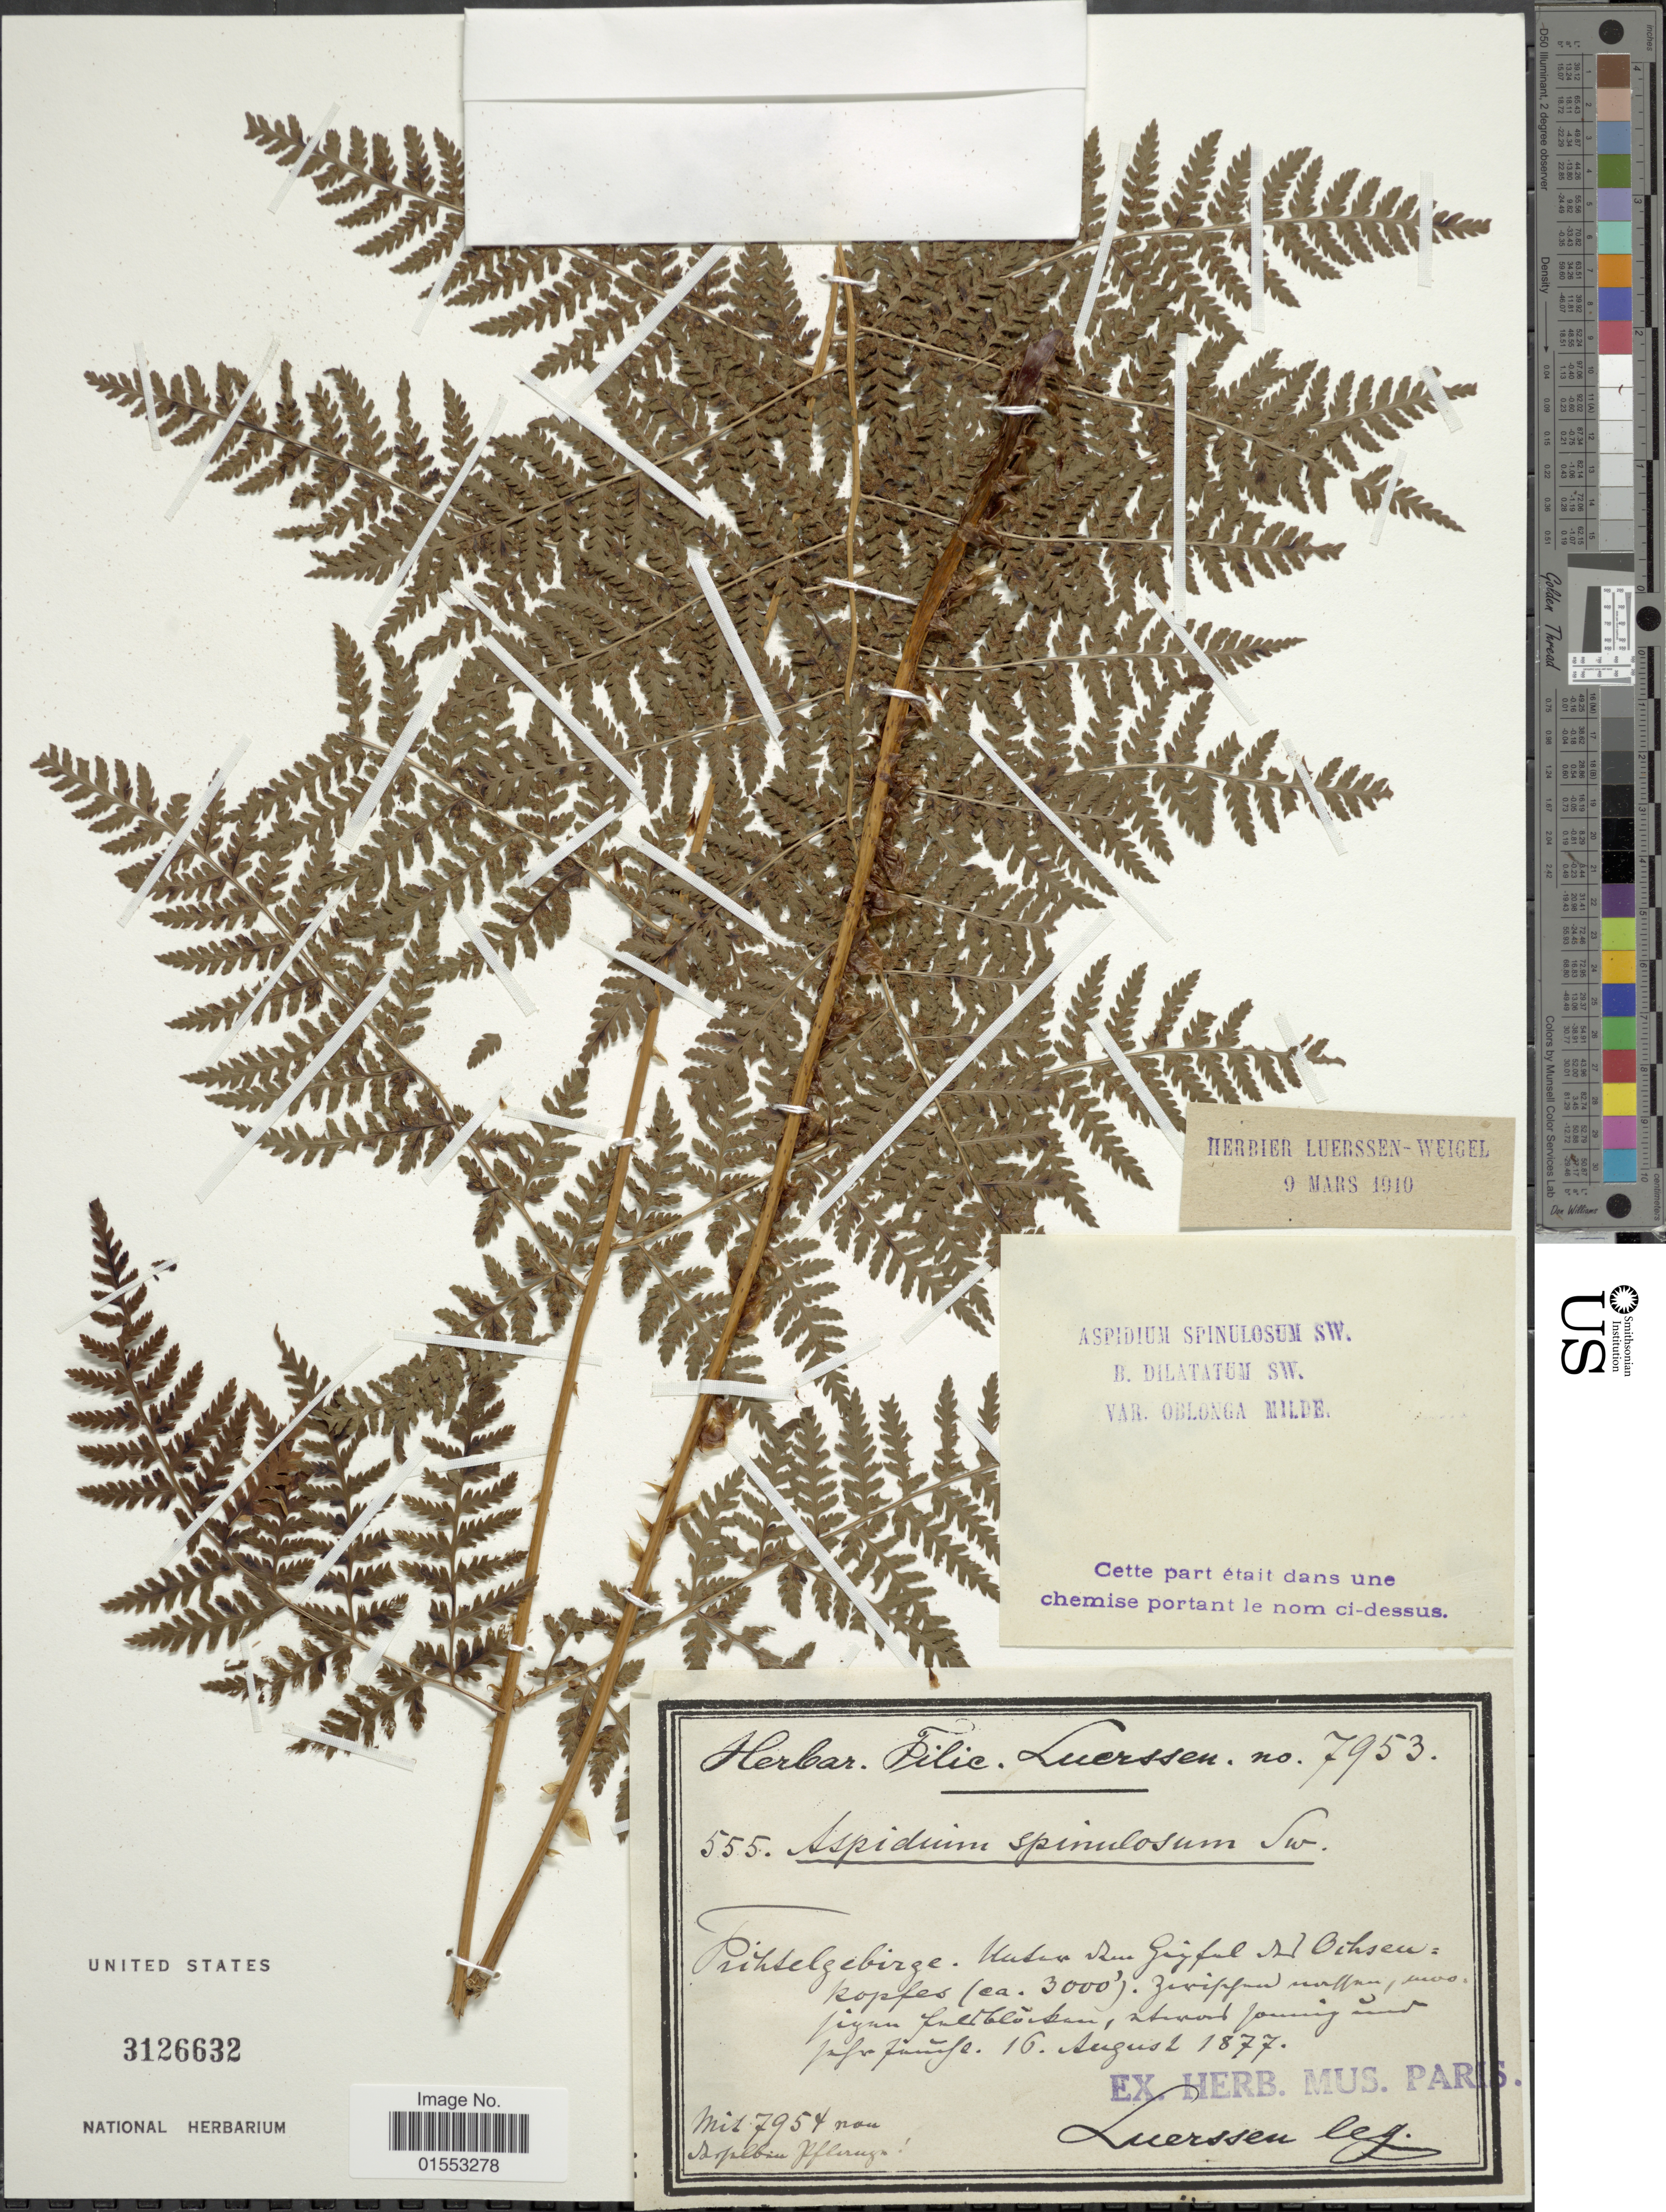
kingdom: Plantae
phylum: Tracheophyta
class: Polypodiopsida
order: Polypodiales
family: Dryopteridaceae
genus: Dryopteris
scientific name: Dryopteris dilatata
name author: (Hoffm.) A. Gray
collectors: Luerssen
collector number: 555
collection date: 1877-08-16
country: Germany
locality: Prihlegebirge: Unter dem grifle a Oihssen Roples [interpreted]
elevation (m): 914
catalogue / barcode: US 3126632